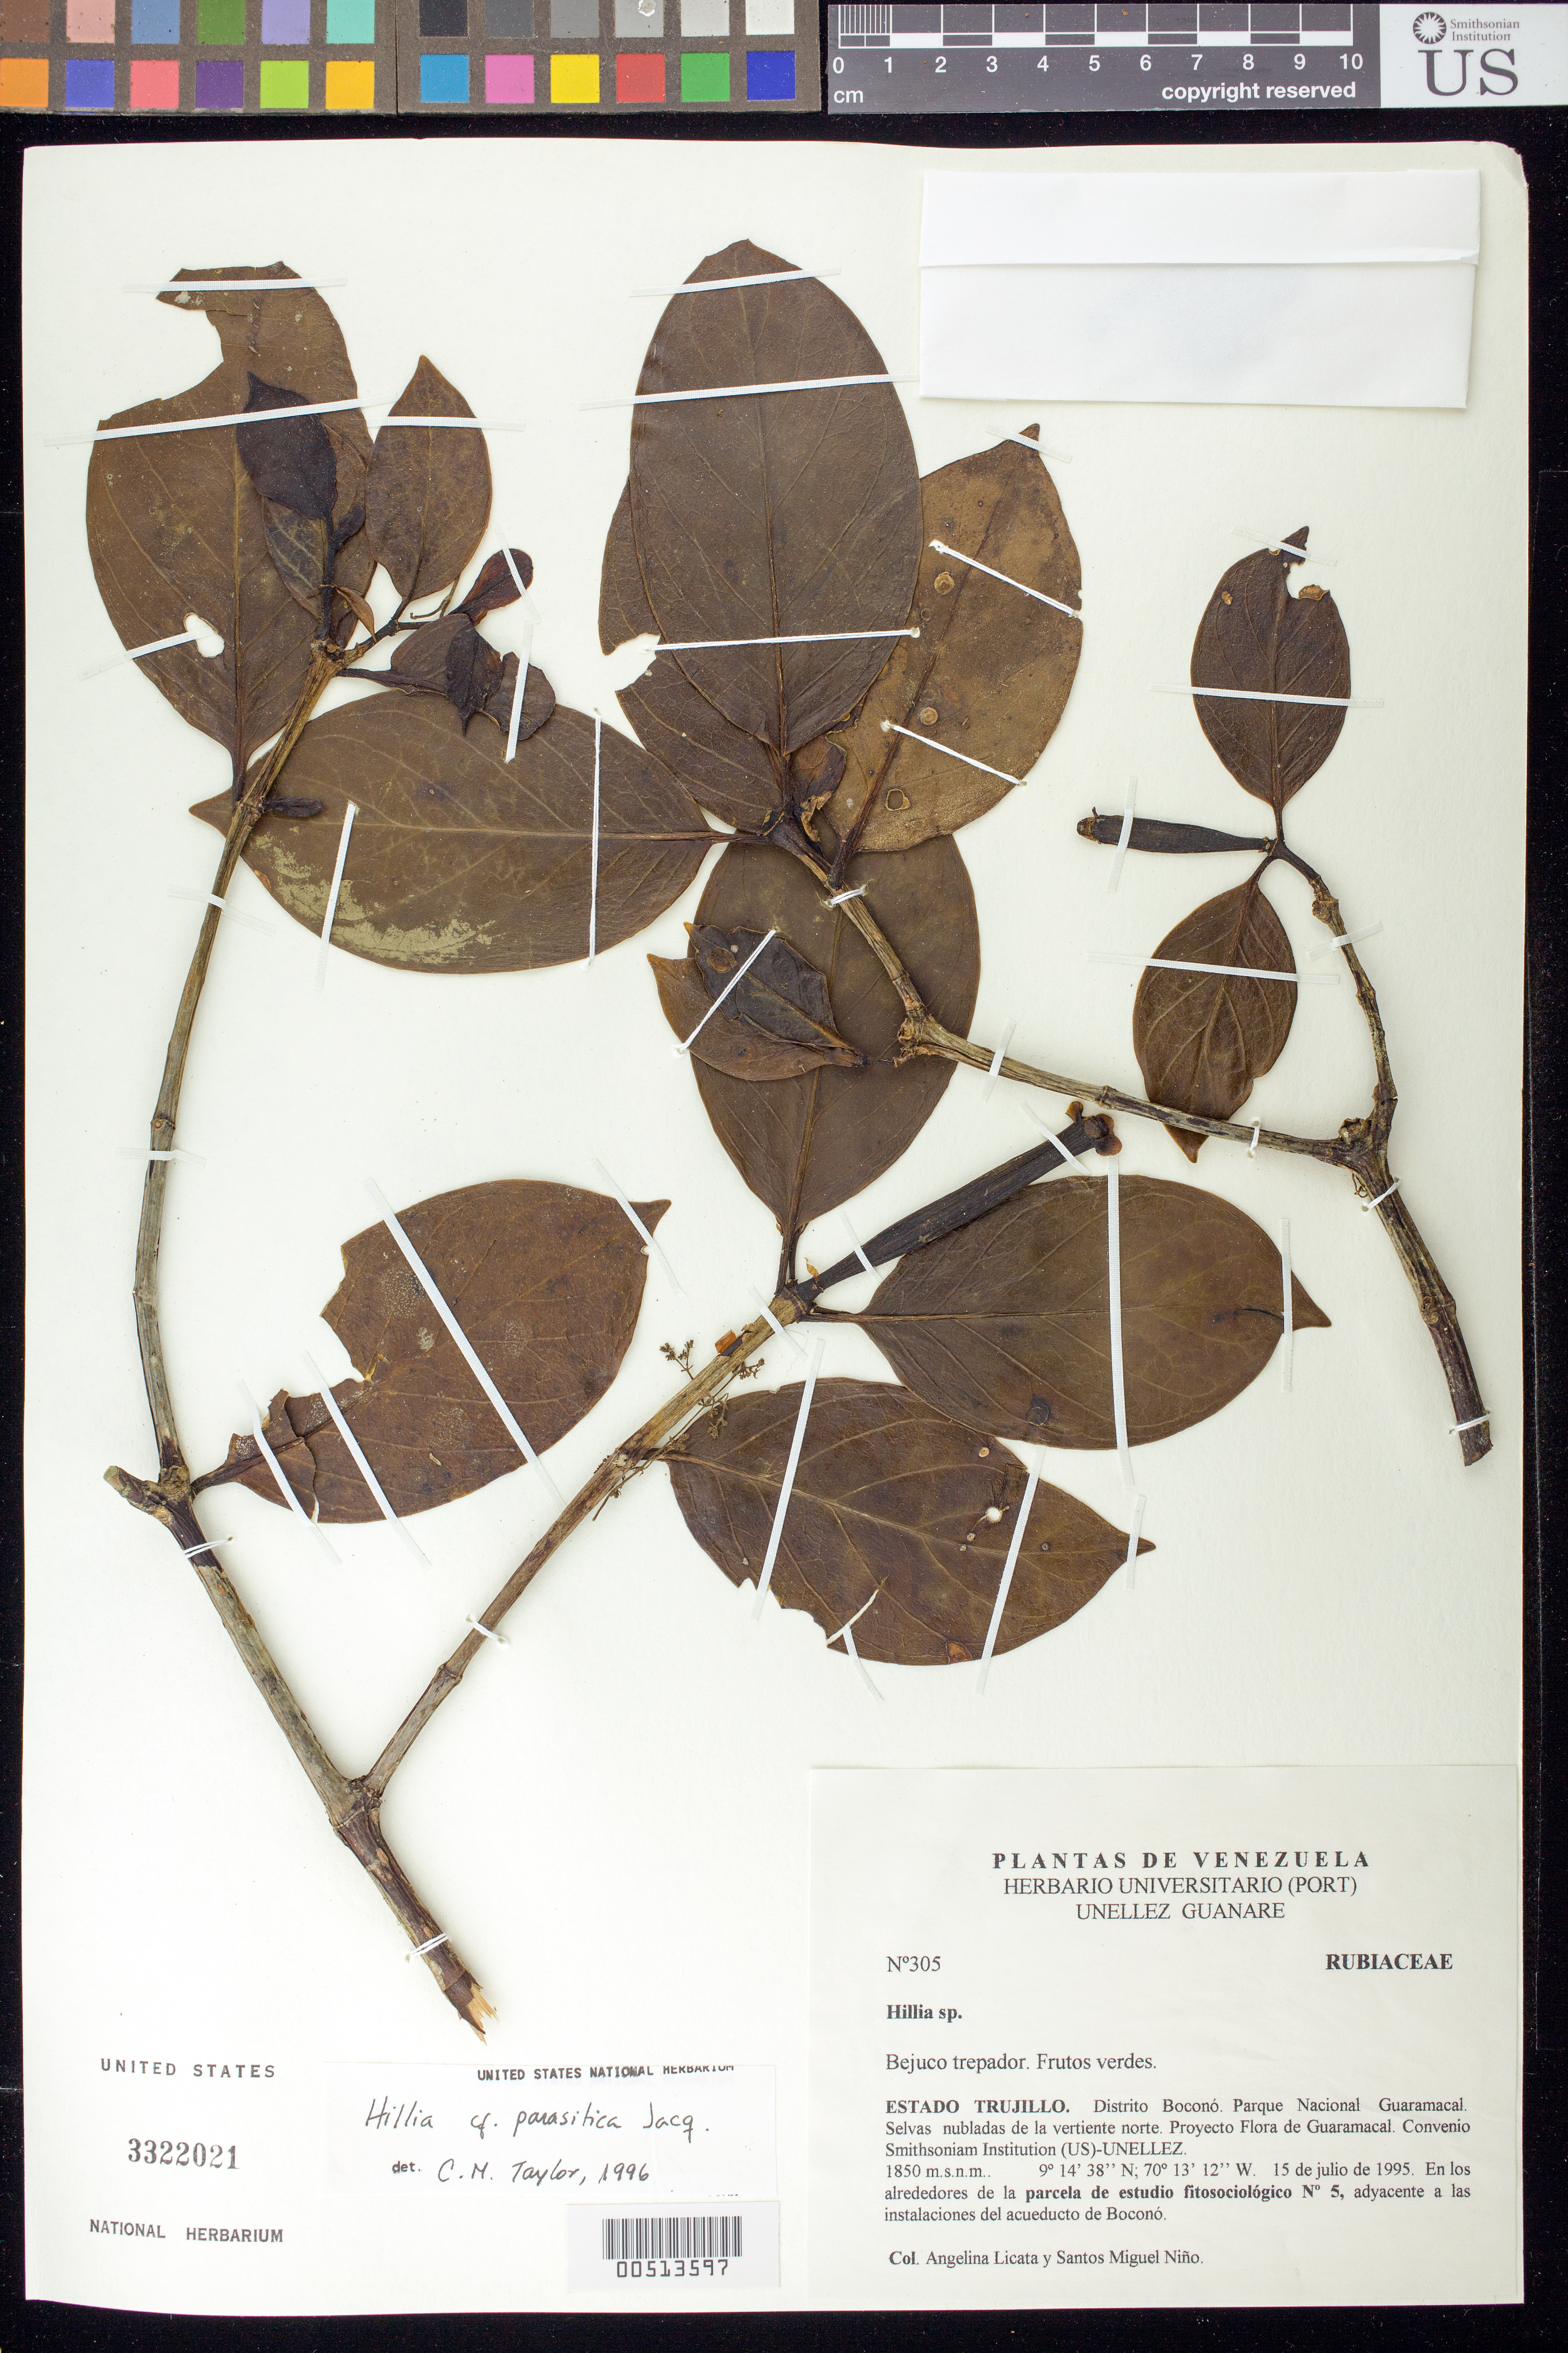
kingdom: Plantae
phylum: Tracheophyta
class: Magnoliopsida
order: Gentianales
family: Rubiaceae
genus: Hillia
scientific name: Hillia parasitica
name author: Jacq.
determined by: Dorr, L. J., (BOT), Smithsonian Institution - National Museum of Natural History (UNITED STATES)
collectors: A. Licata & S. M. Niño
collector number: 305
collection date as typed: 15 Jul 1995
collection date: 1995-07-15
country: Venezuela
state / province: Trujillo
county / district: Boconó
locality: Parque Nacional Guaramacal, vertiente N, adyacente a las instalaciones del acueducto de Boconó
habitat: Selvas nubladas. En los alrededores de la parcela de estudio fitosociológico No. 5.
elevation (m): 1850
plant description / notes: F, MO, PORT, US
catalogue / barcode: US 3322021